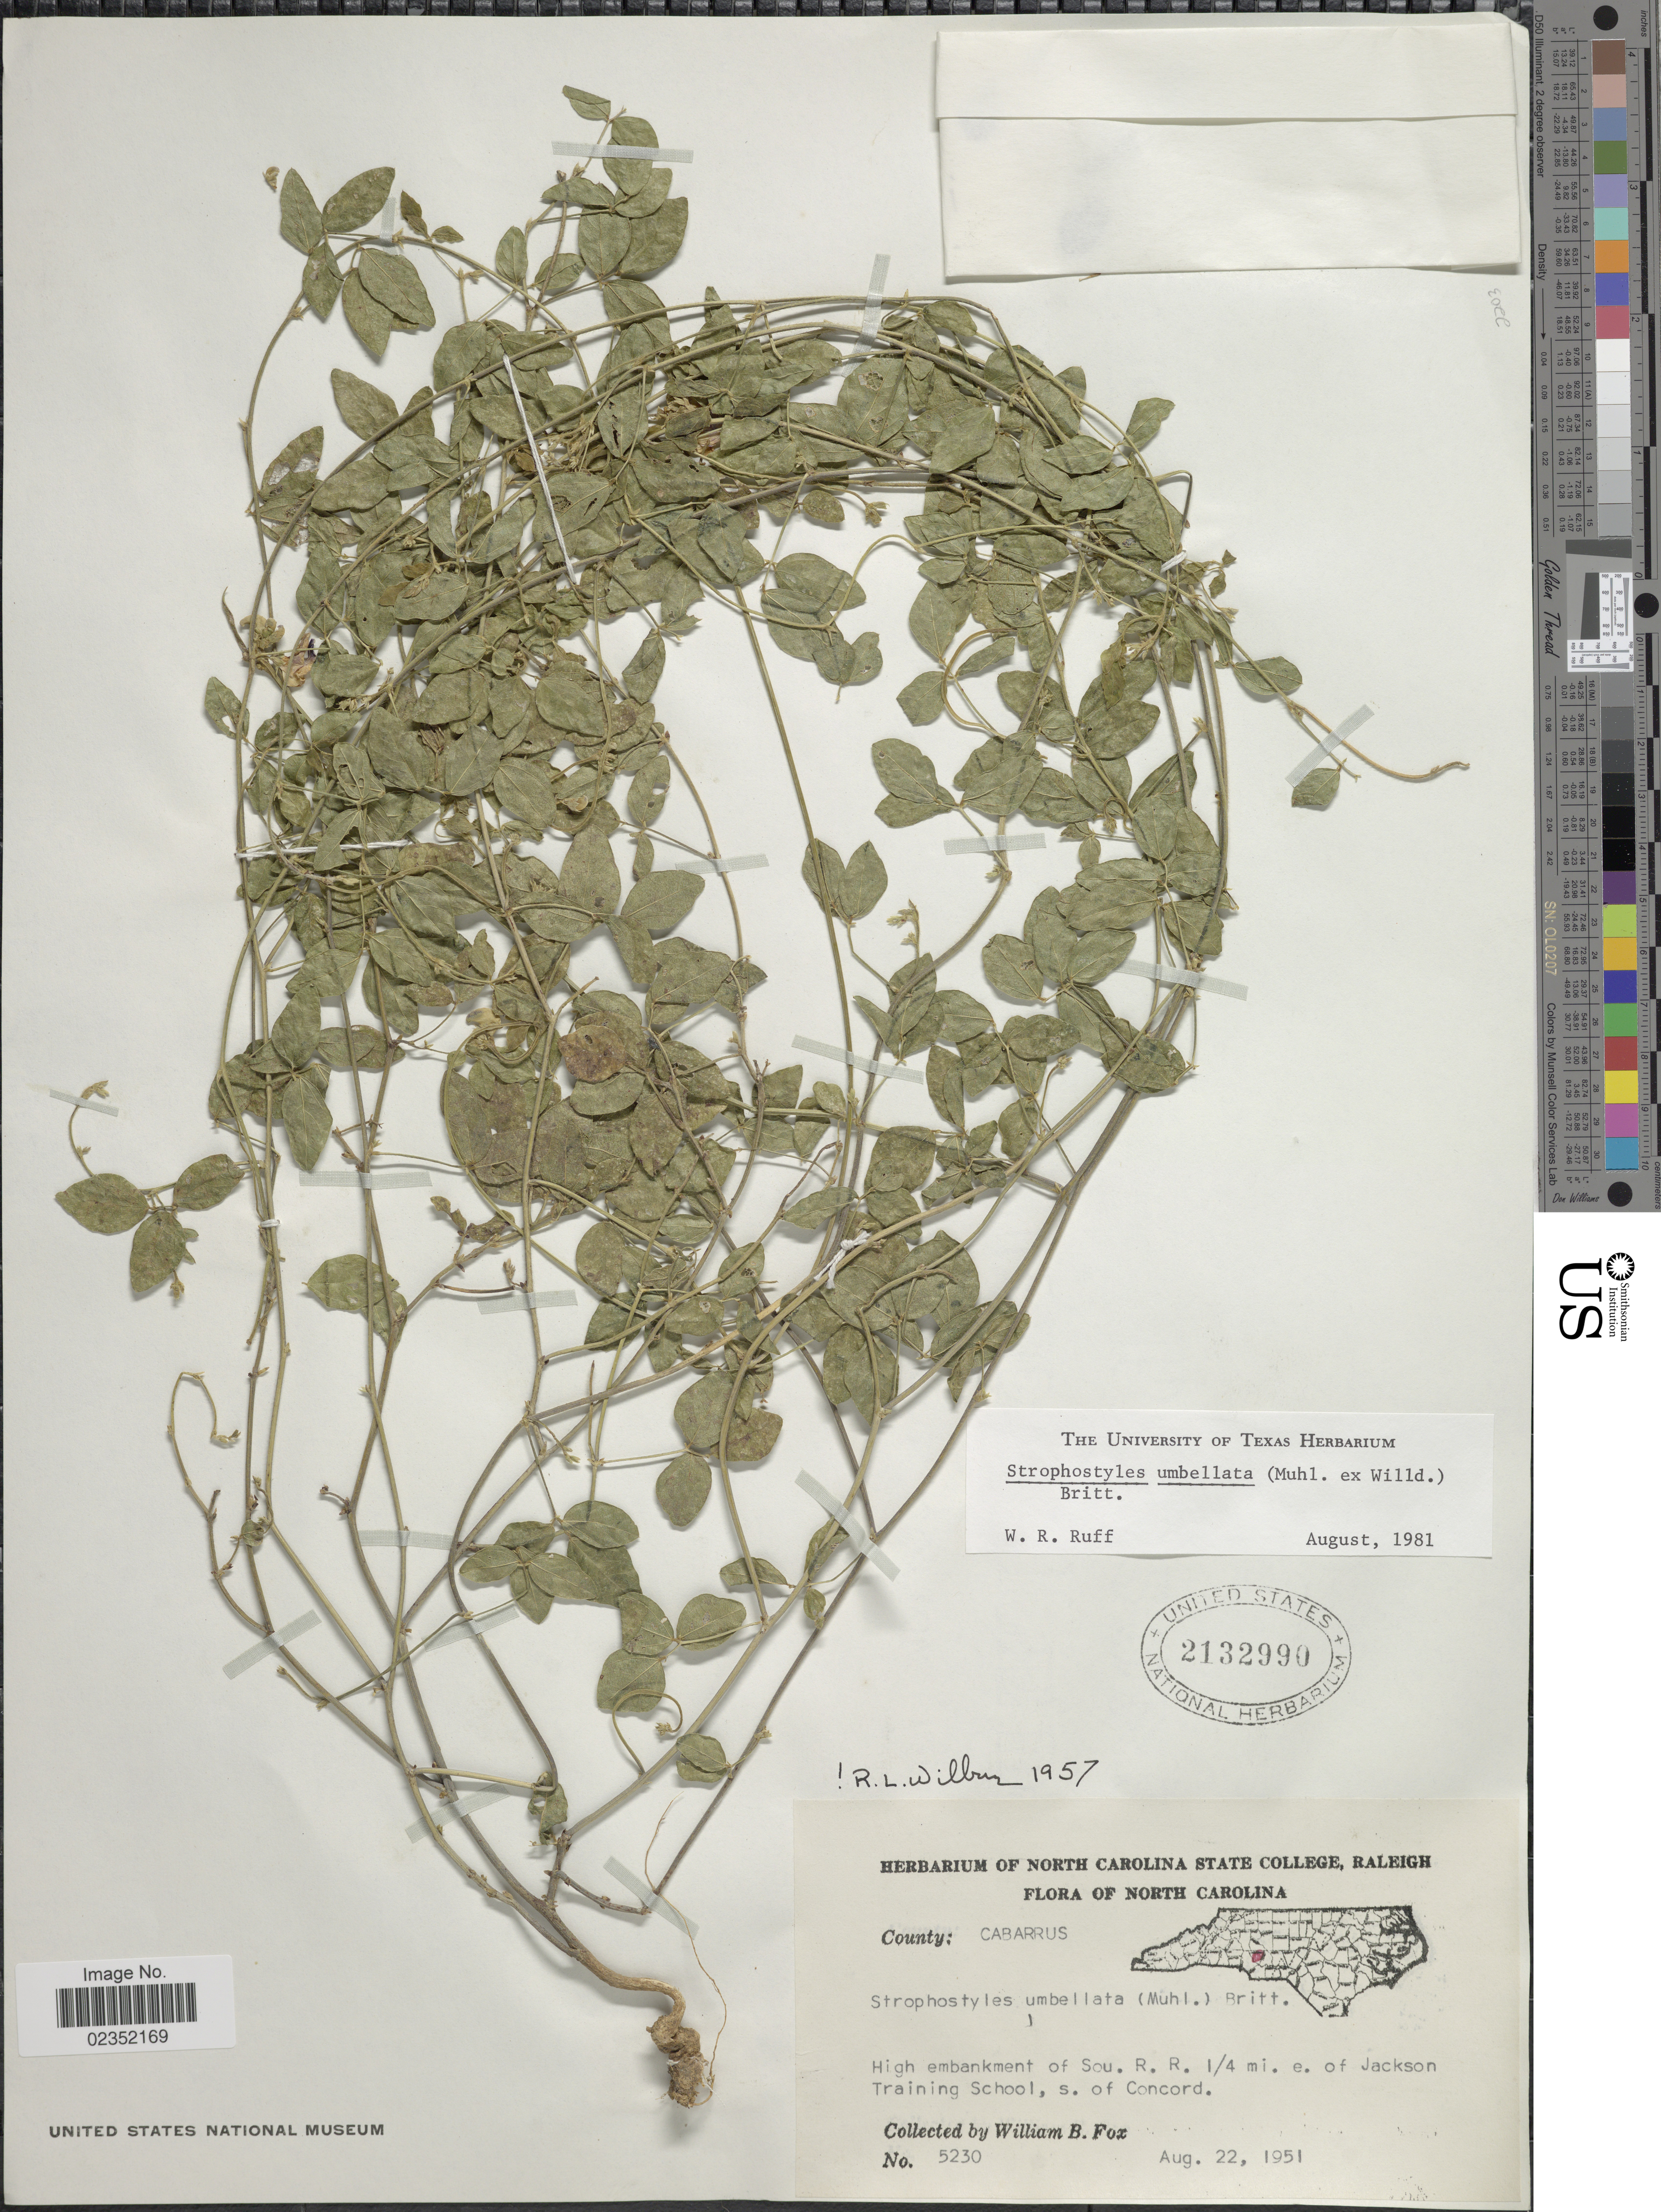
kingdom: Plantae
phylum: Tracheophyta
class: Magnoliopsida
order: Fabales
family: Fabaceae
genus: Strophostyles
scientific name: Strophostyles umbellata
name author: (Muhl. ex Willd.) Britton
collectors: W. B. Fox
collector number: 5230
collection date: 1951-08-22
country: United States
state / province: North Carolina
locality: County: Cabarrus. High embankment of Sou. R.R. 1/4 mi. e. of Jackson Training School, s. of Concord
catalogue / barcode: US 2132990